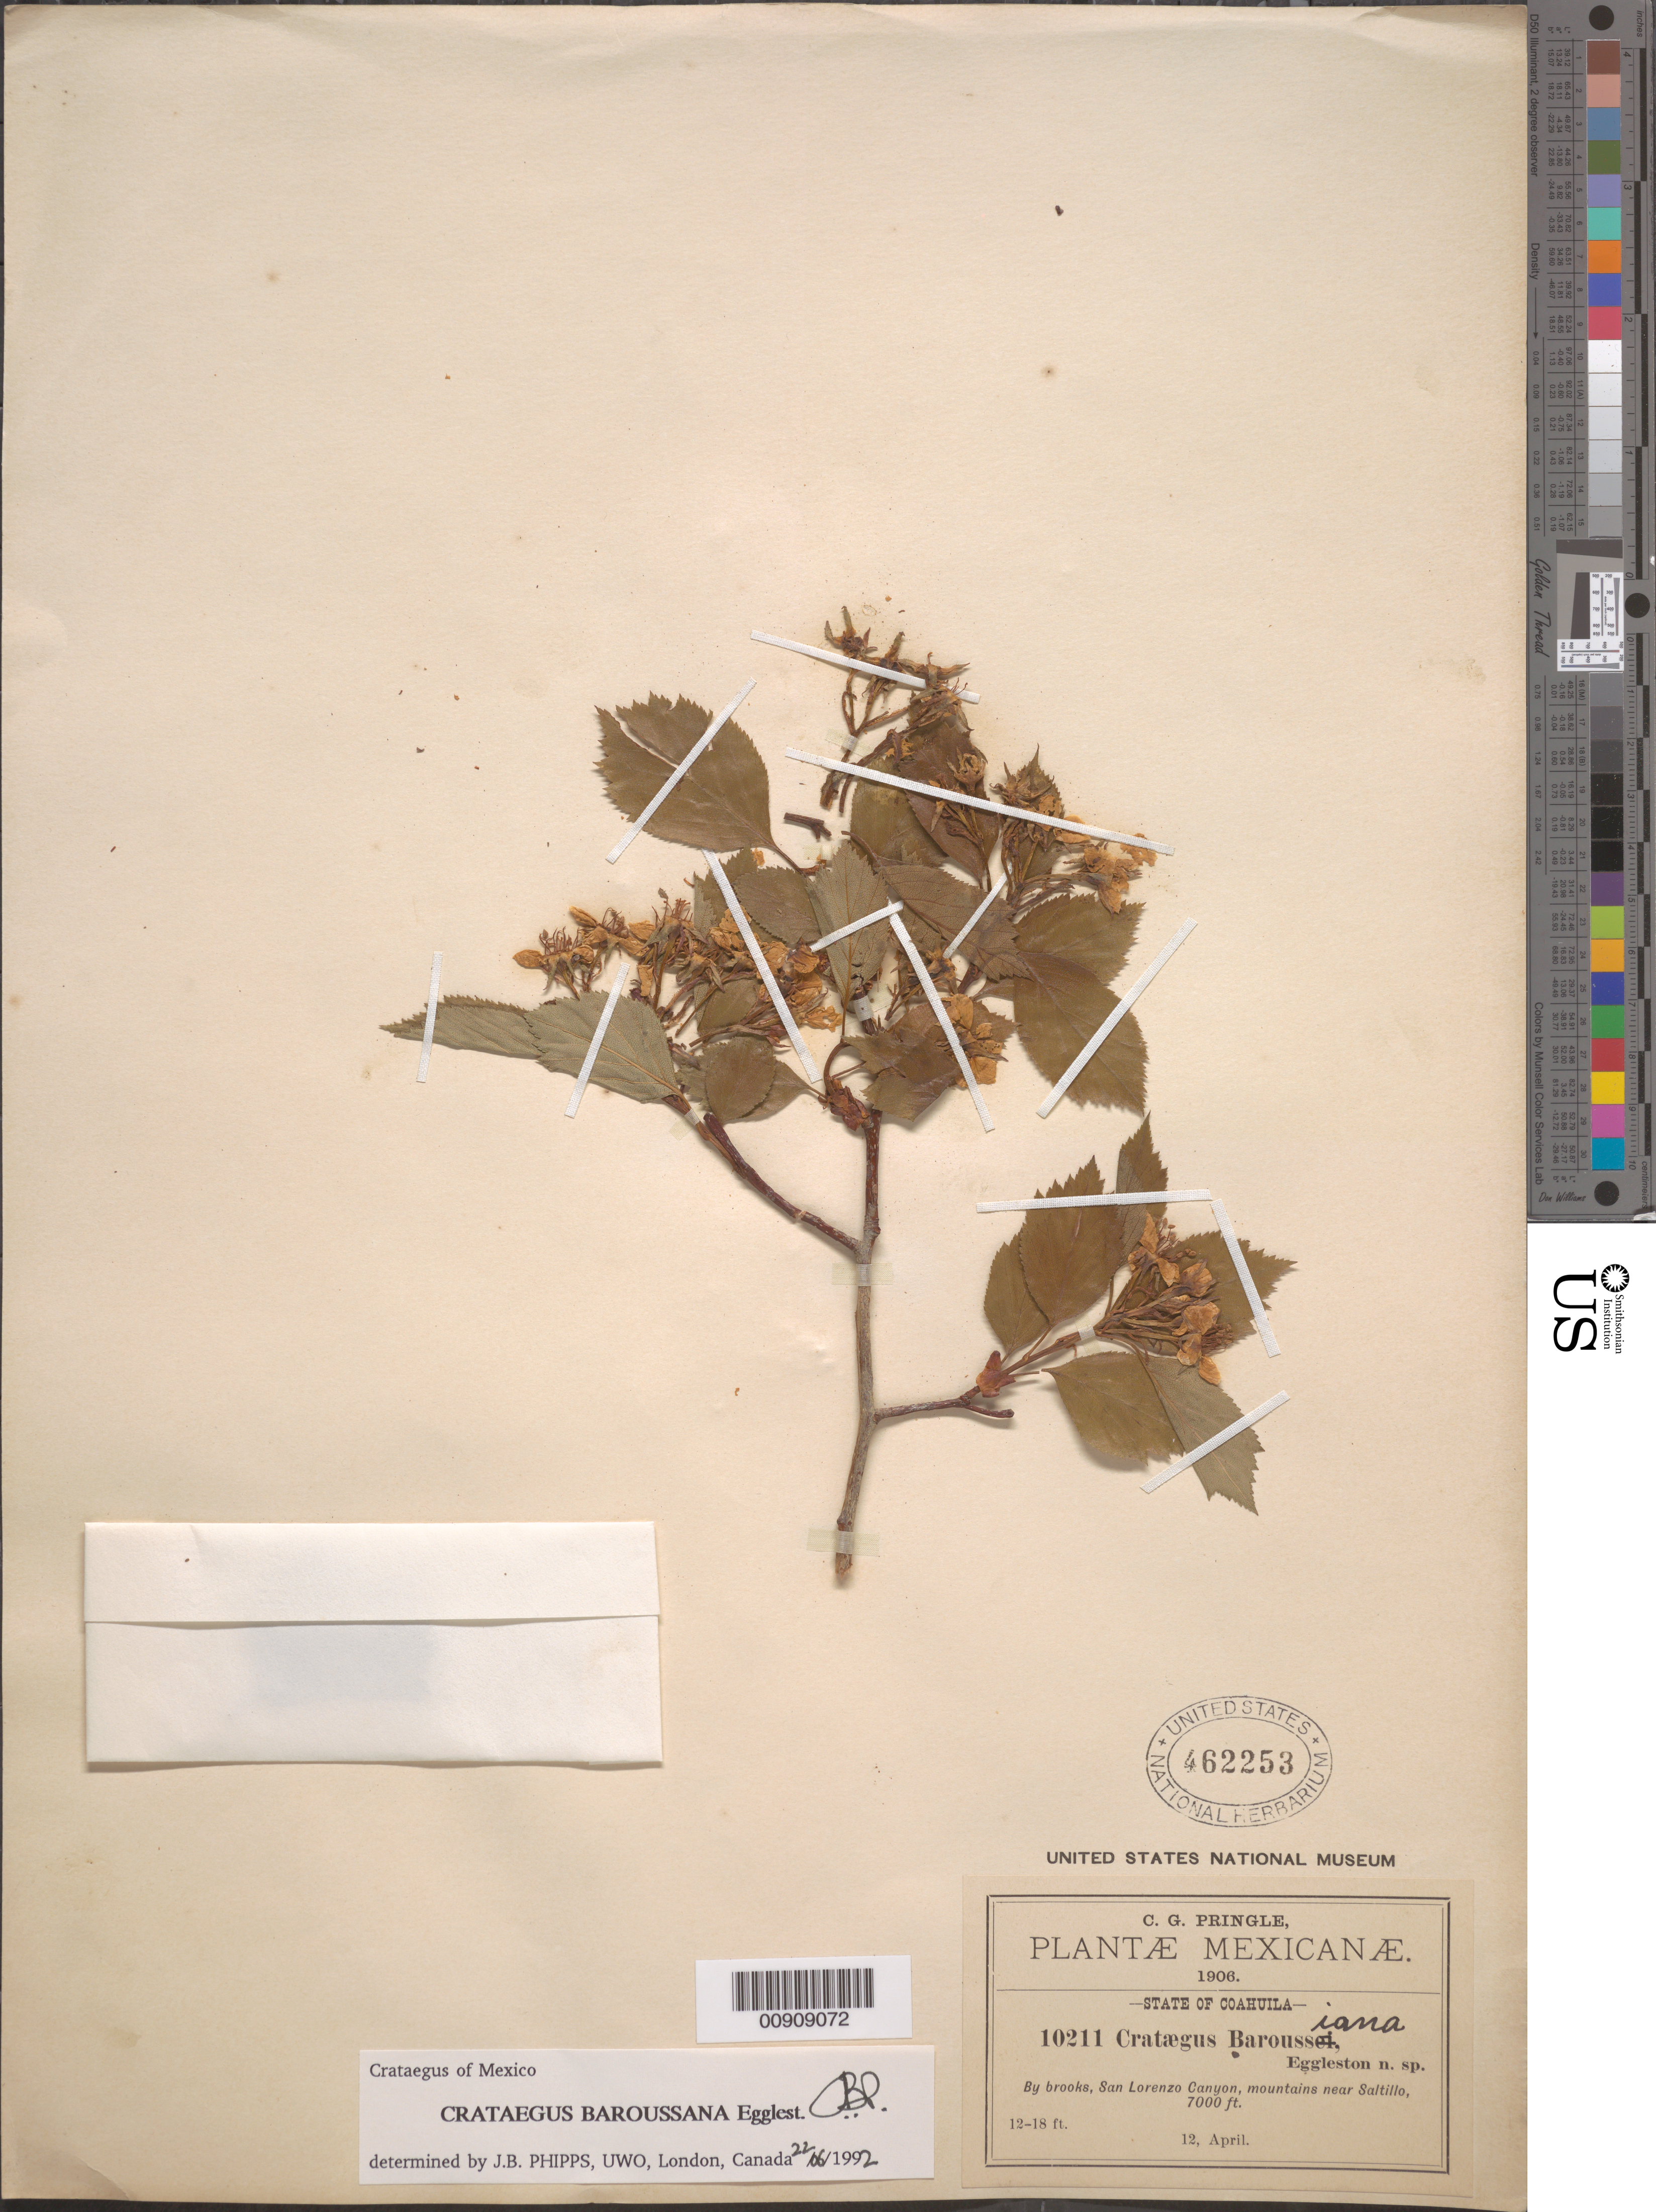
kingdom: Plantae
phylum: Tracheophyta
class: Magnoliopsida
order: Rosales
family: Rosaceae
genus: Crataegus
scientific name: Crataegus baroussana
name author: Eggl.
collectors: C. G. Pringle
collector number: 10211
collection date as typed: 12 Apr 1906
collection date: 1906-04-12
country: Mexico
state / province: Coahuila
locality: San Lorenzo Canyon, mountains near Saltillo, Coahuila.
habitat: By brooks.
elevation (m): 2134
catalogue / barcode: US 462253